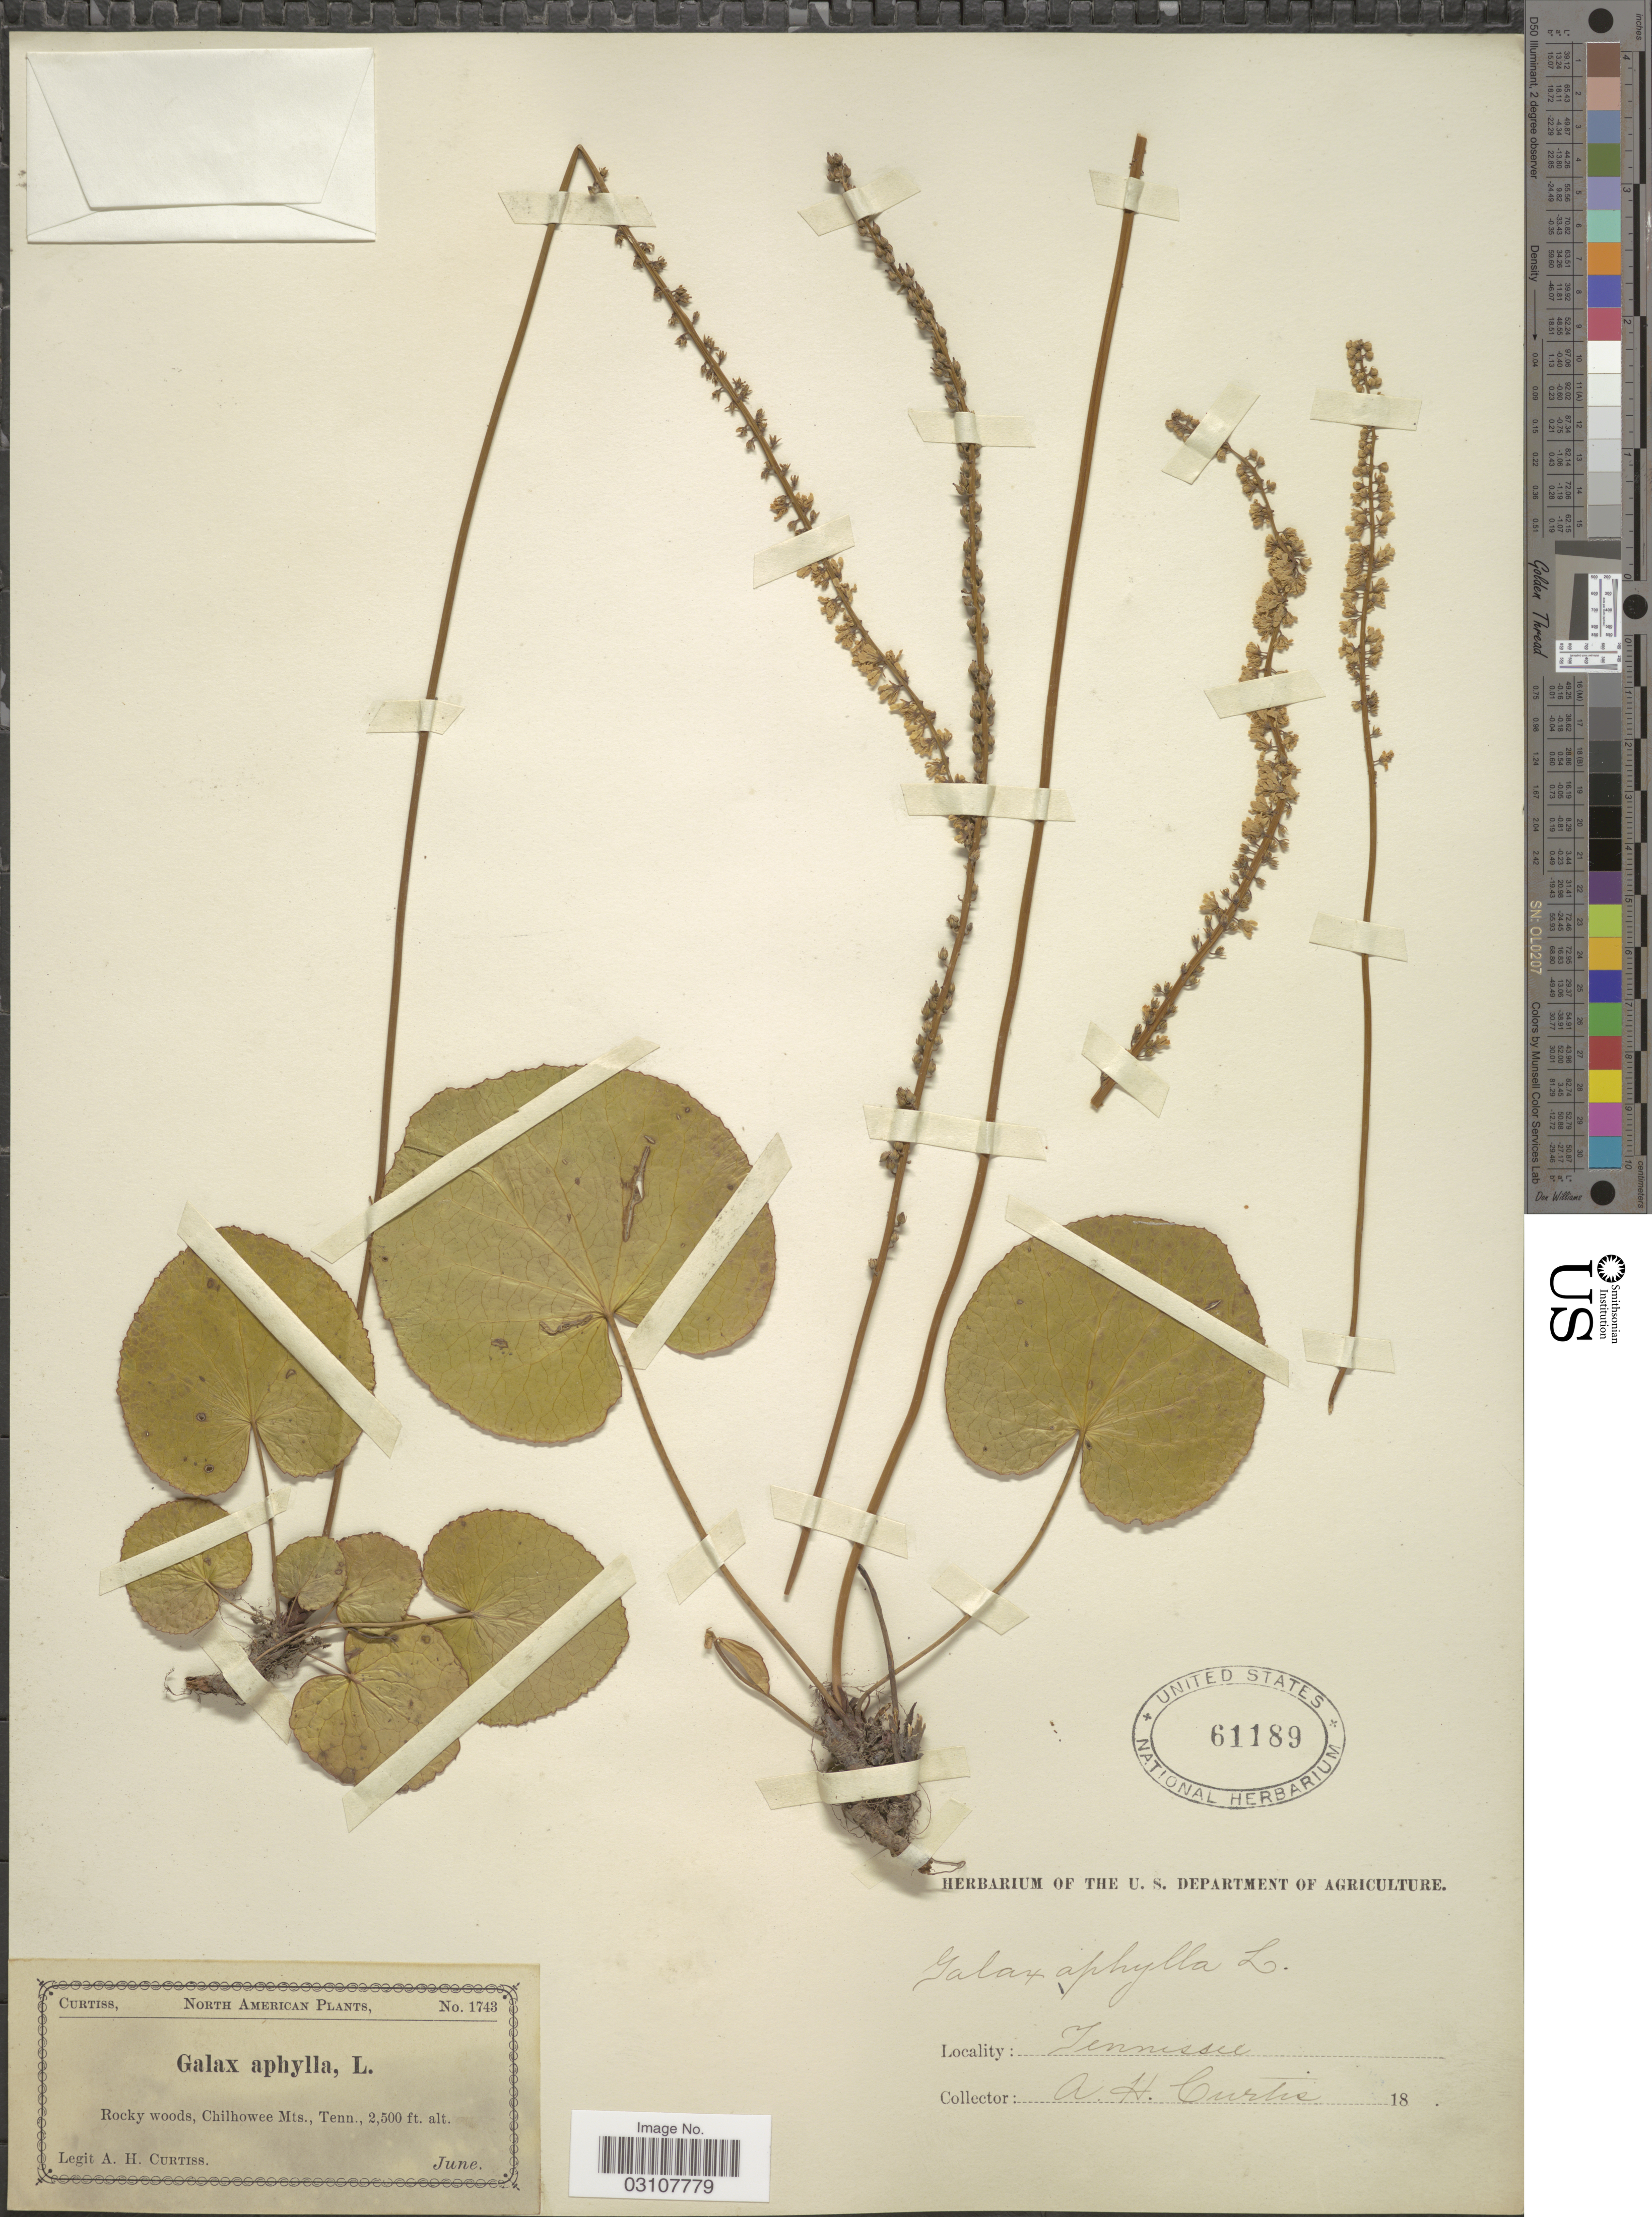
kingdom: Plantae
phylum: Tracheophyta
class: Magnoliopsida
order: Ericales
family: Diapensiaceae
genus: Galax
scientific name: Galax urceolata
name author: (Poir.) Brummitt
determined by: Gaynor, Michelle L., (FLAS), University of Florida (UNITED STATES)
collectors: A. H. Curtiss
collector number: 1743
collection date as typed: June 18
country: United States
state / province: Tennessee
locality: Chilhowee Mts.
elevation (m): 762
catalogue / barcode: US 61189